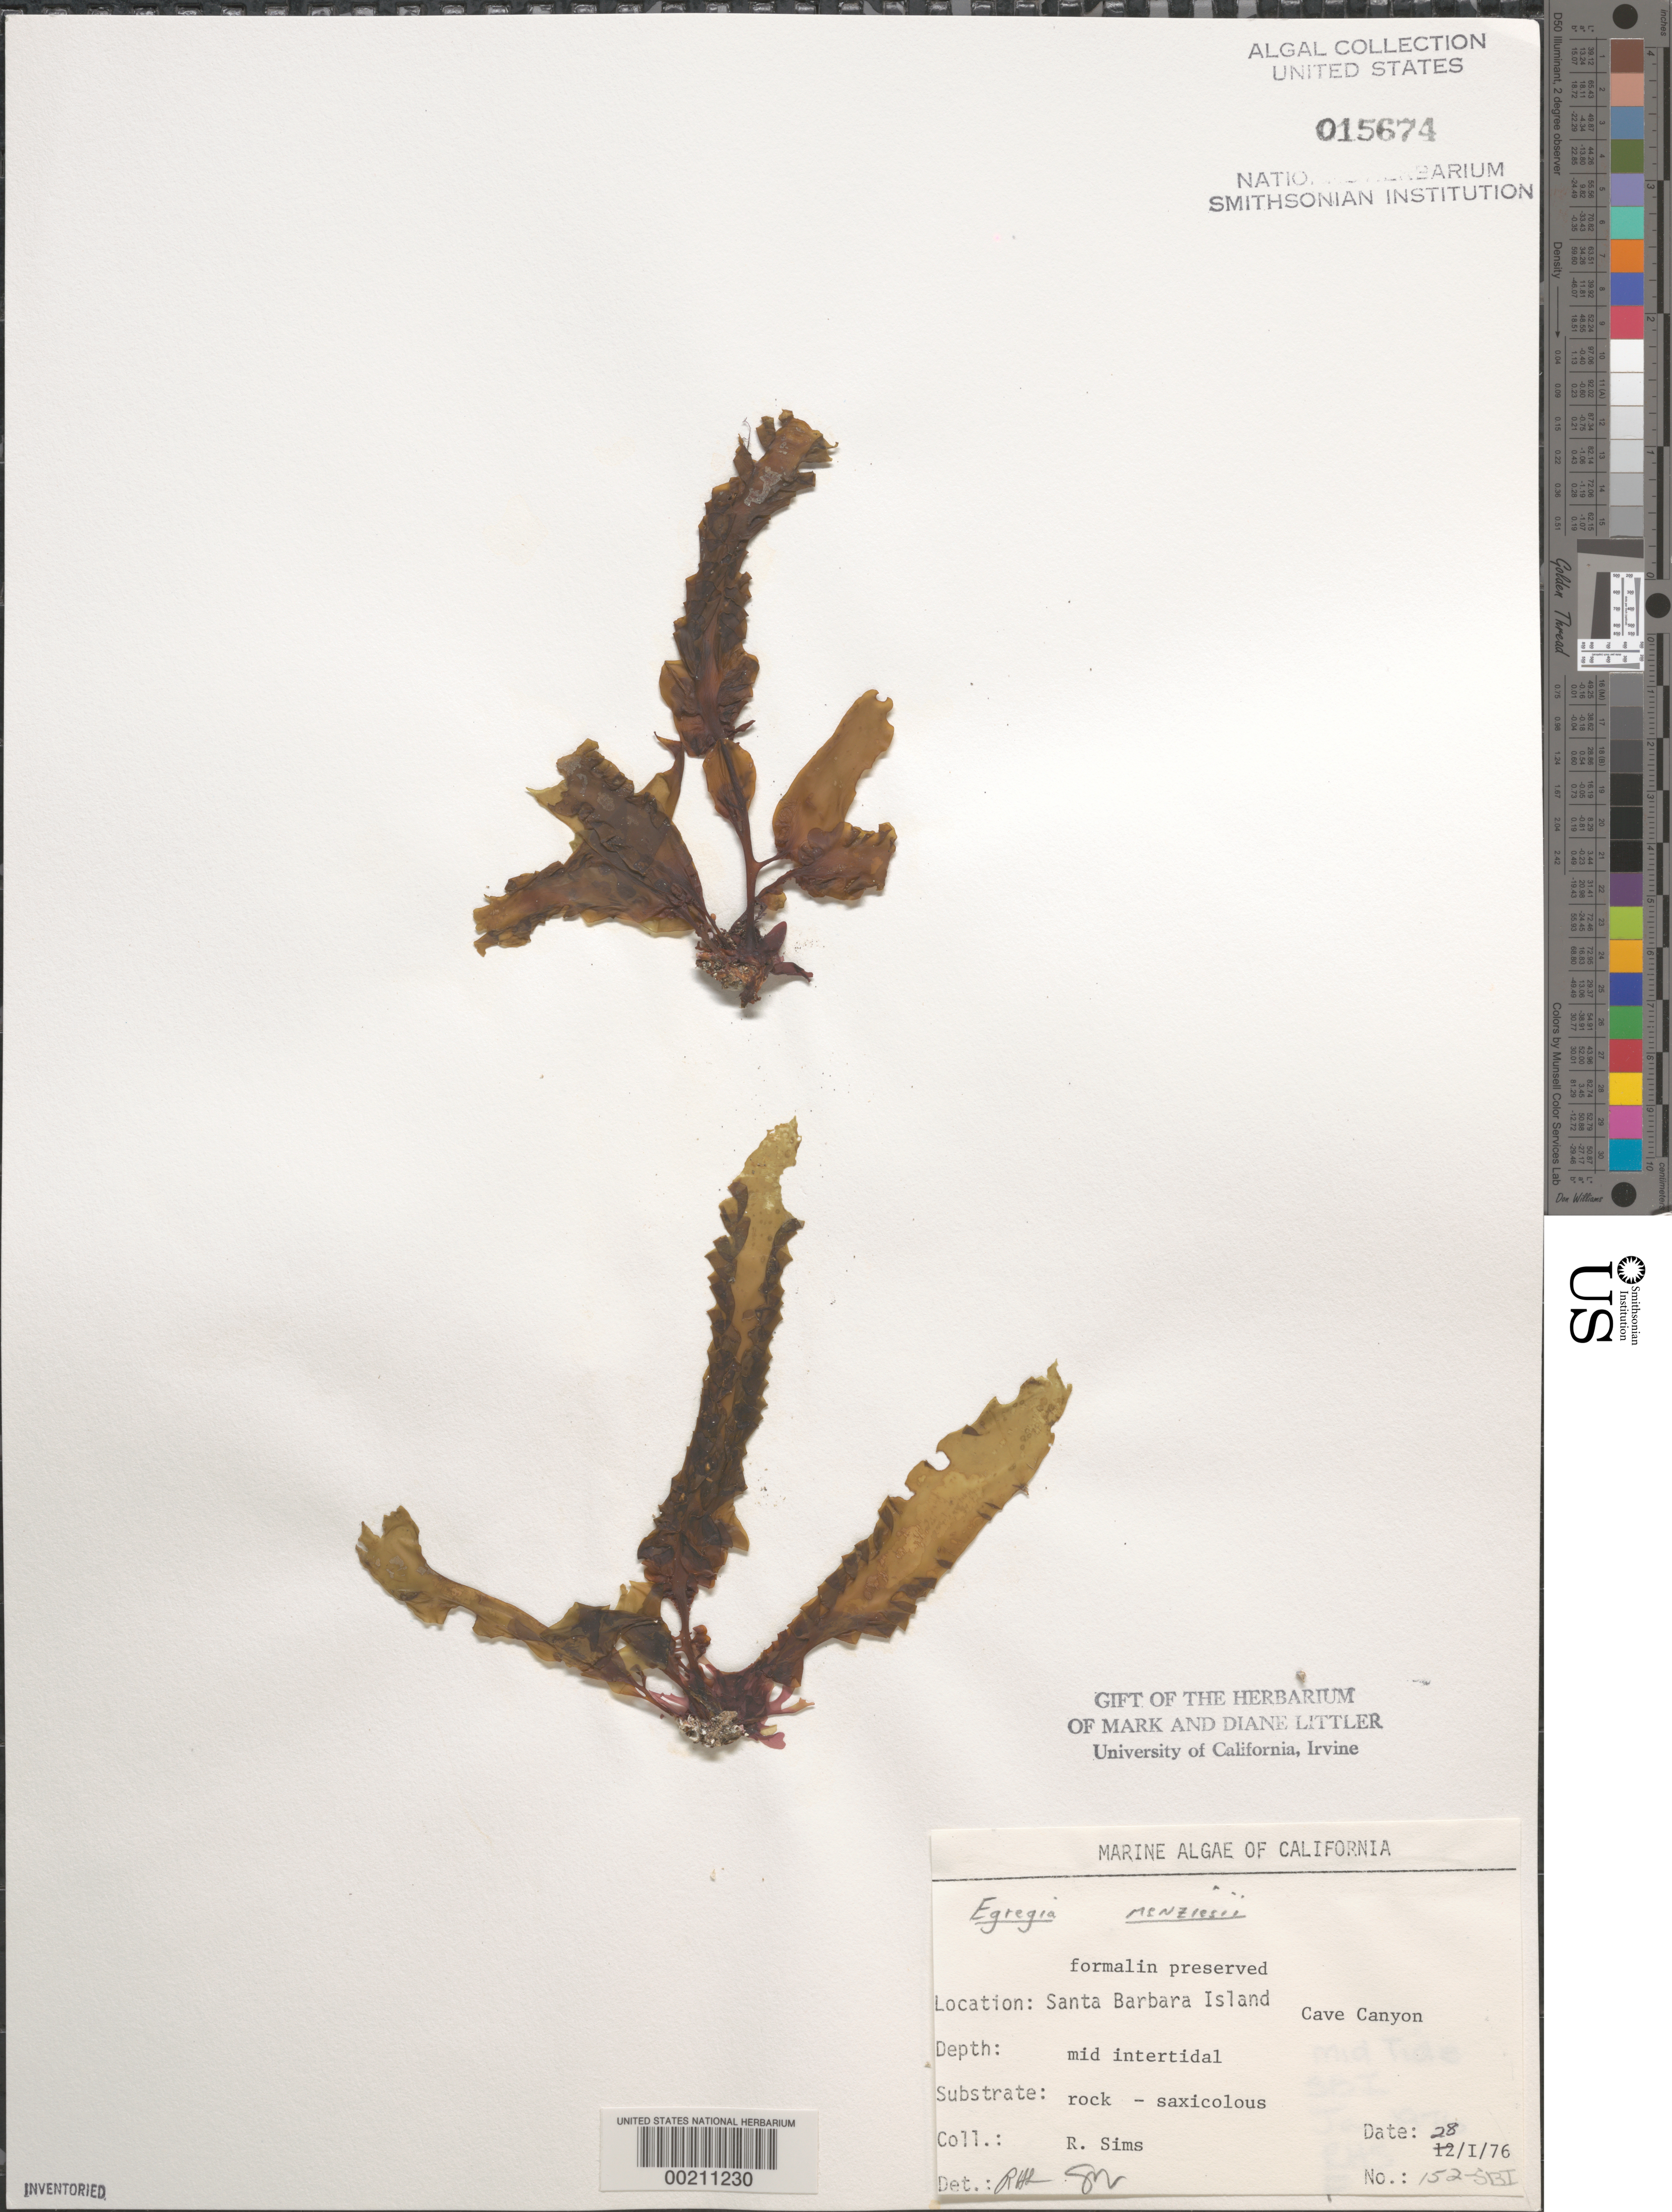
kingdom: Chromista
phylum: Ochrophyta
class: Phaeophyceae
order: Laminariales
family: Lessoniaceae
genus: Egregia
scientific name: Egregia menziesii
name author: (Turner) Aresch.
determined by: Sims, Robert H.; Murray, S. N.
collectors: R. H. Sims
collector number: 152-sbi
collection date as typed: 28 Jan 1976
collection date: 1976-01-28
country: United States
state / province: California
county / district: Santa Barbara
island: Santa Barbara Island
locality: Cave Canyon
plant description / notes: BLM-SOCALBIGHT Rocky Intertidal Survey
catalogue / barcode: US 15674